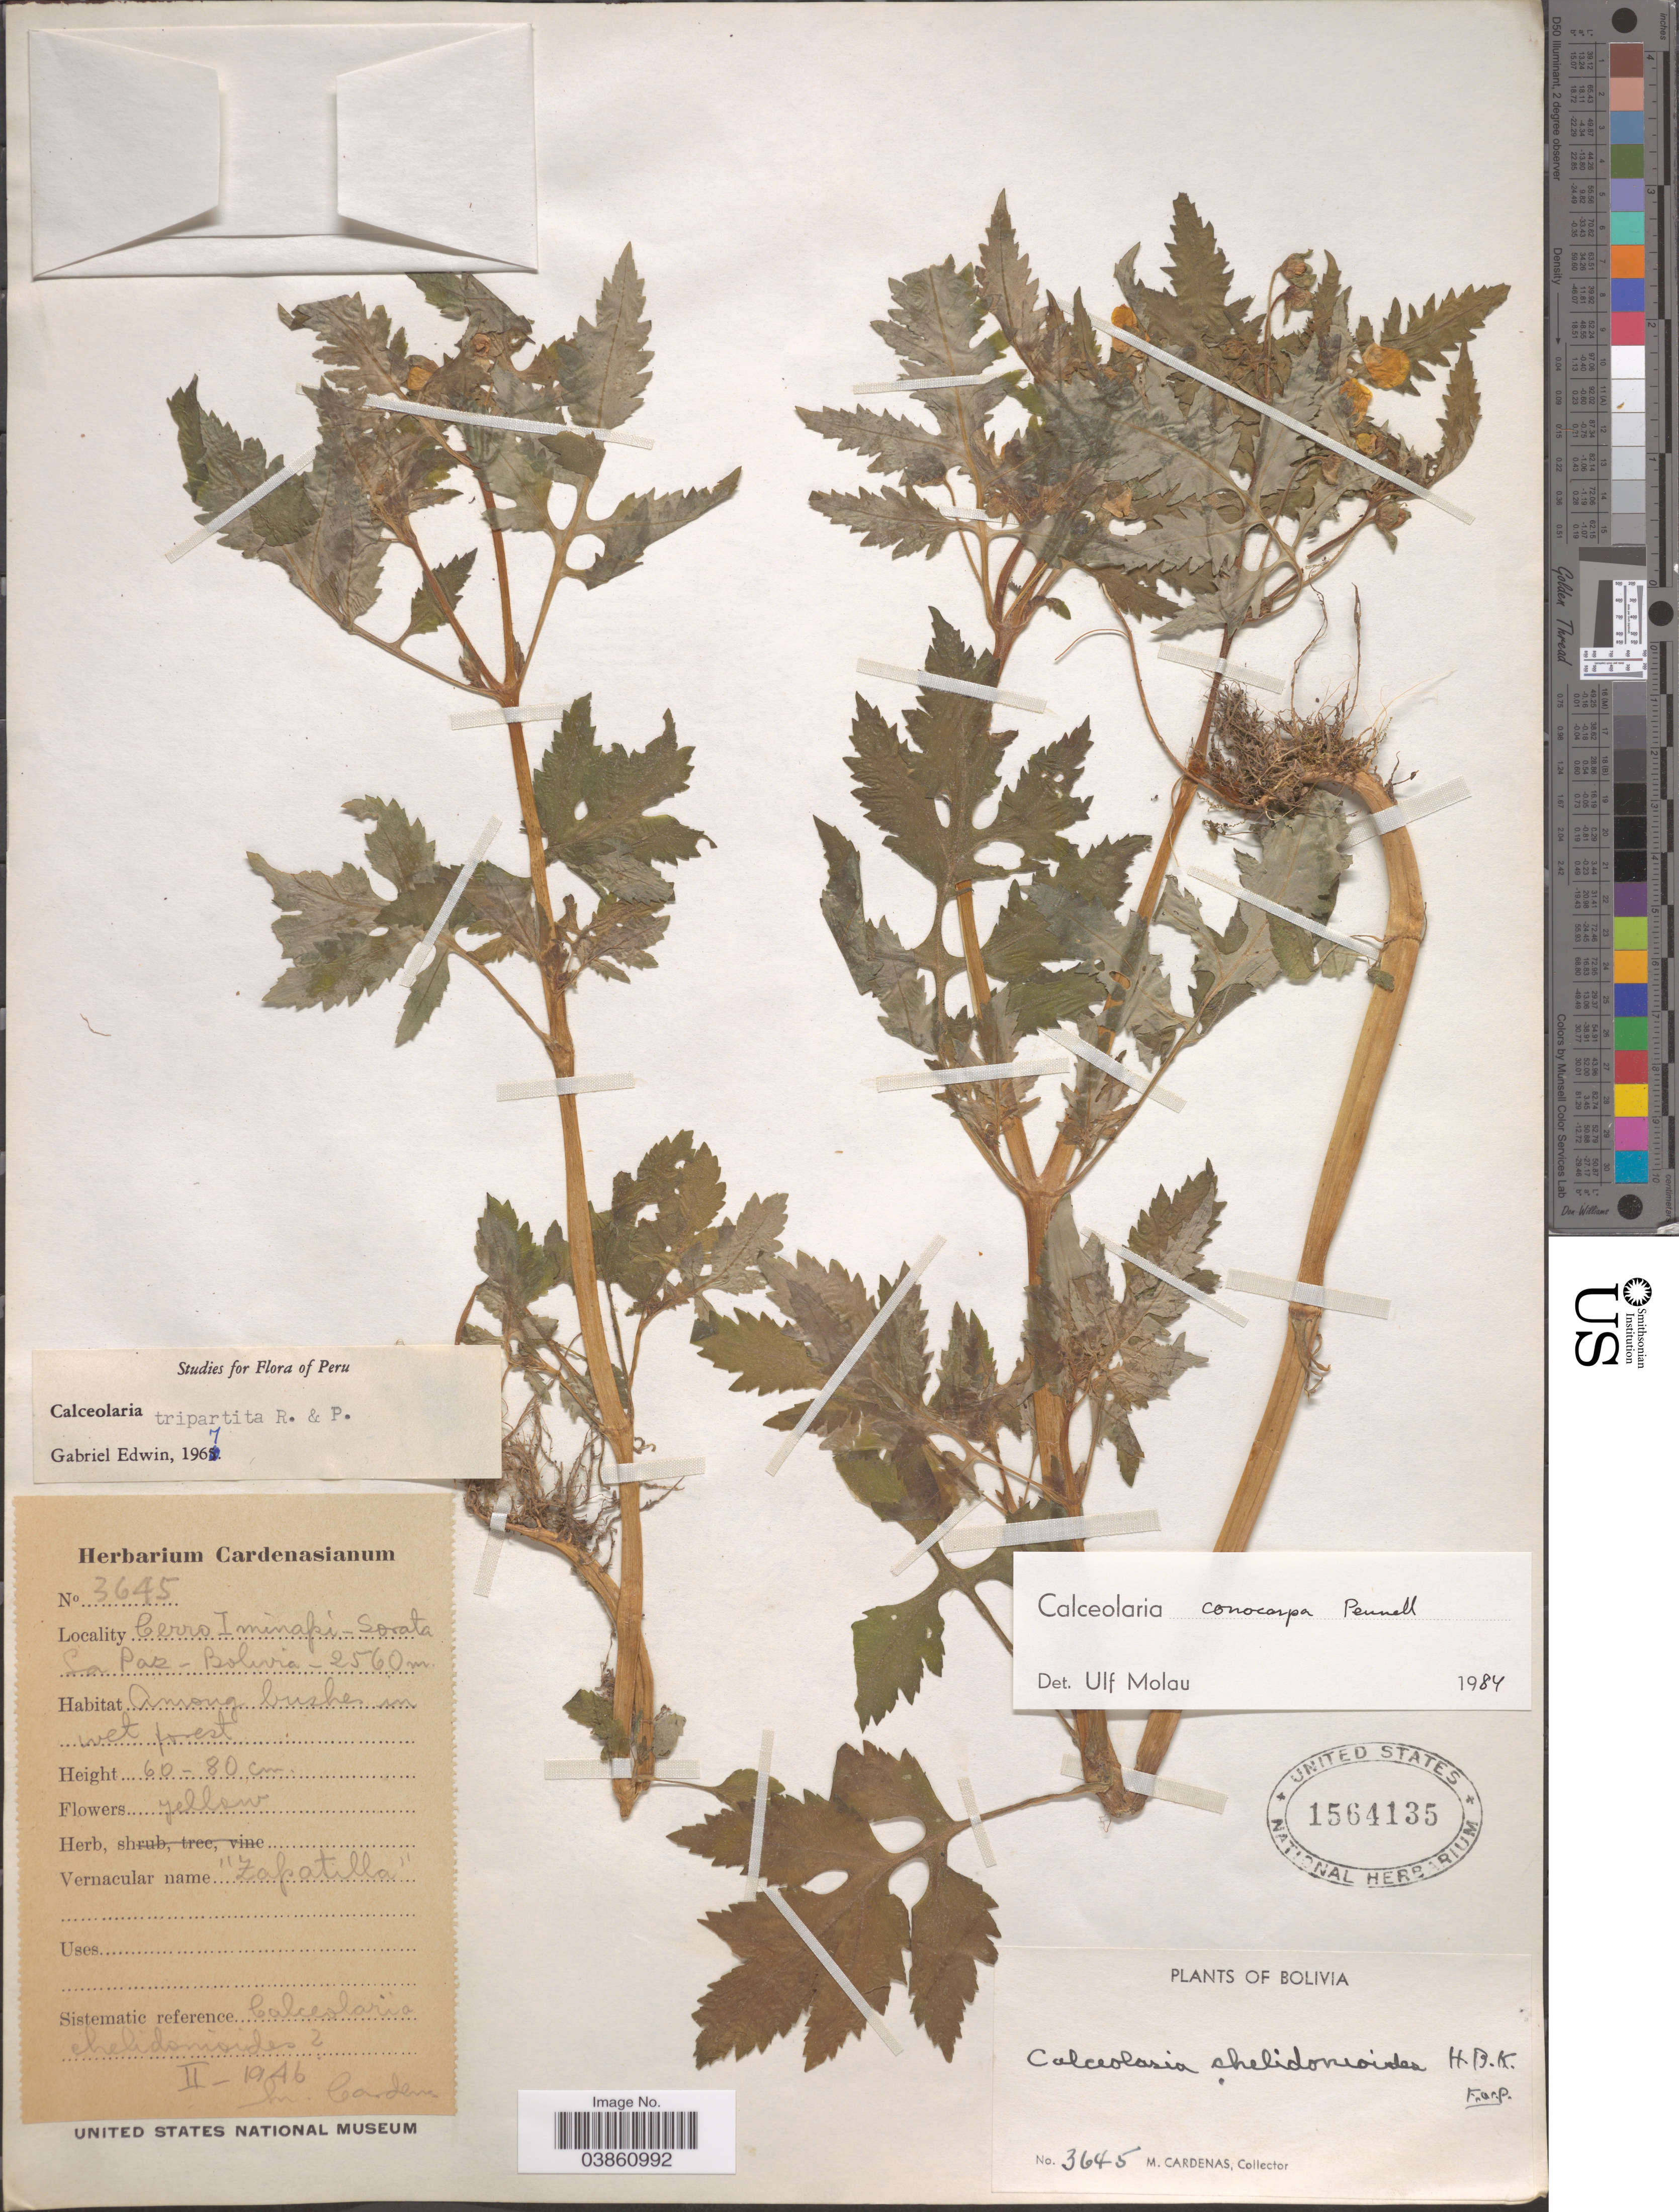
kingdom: Plantae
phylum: Tracheophyta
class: Magnoliopsida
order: Lamiales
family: Calceolariaceae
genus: Calceolaria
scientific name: Calceolaria conocarpa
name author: Pennell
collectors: M. Cárdenas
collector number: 3645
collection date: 1946-02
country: Bolivia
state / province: La Paz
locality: Cerro Iminaki-Sorata.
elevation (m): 2560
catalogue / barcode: US 1564135